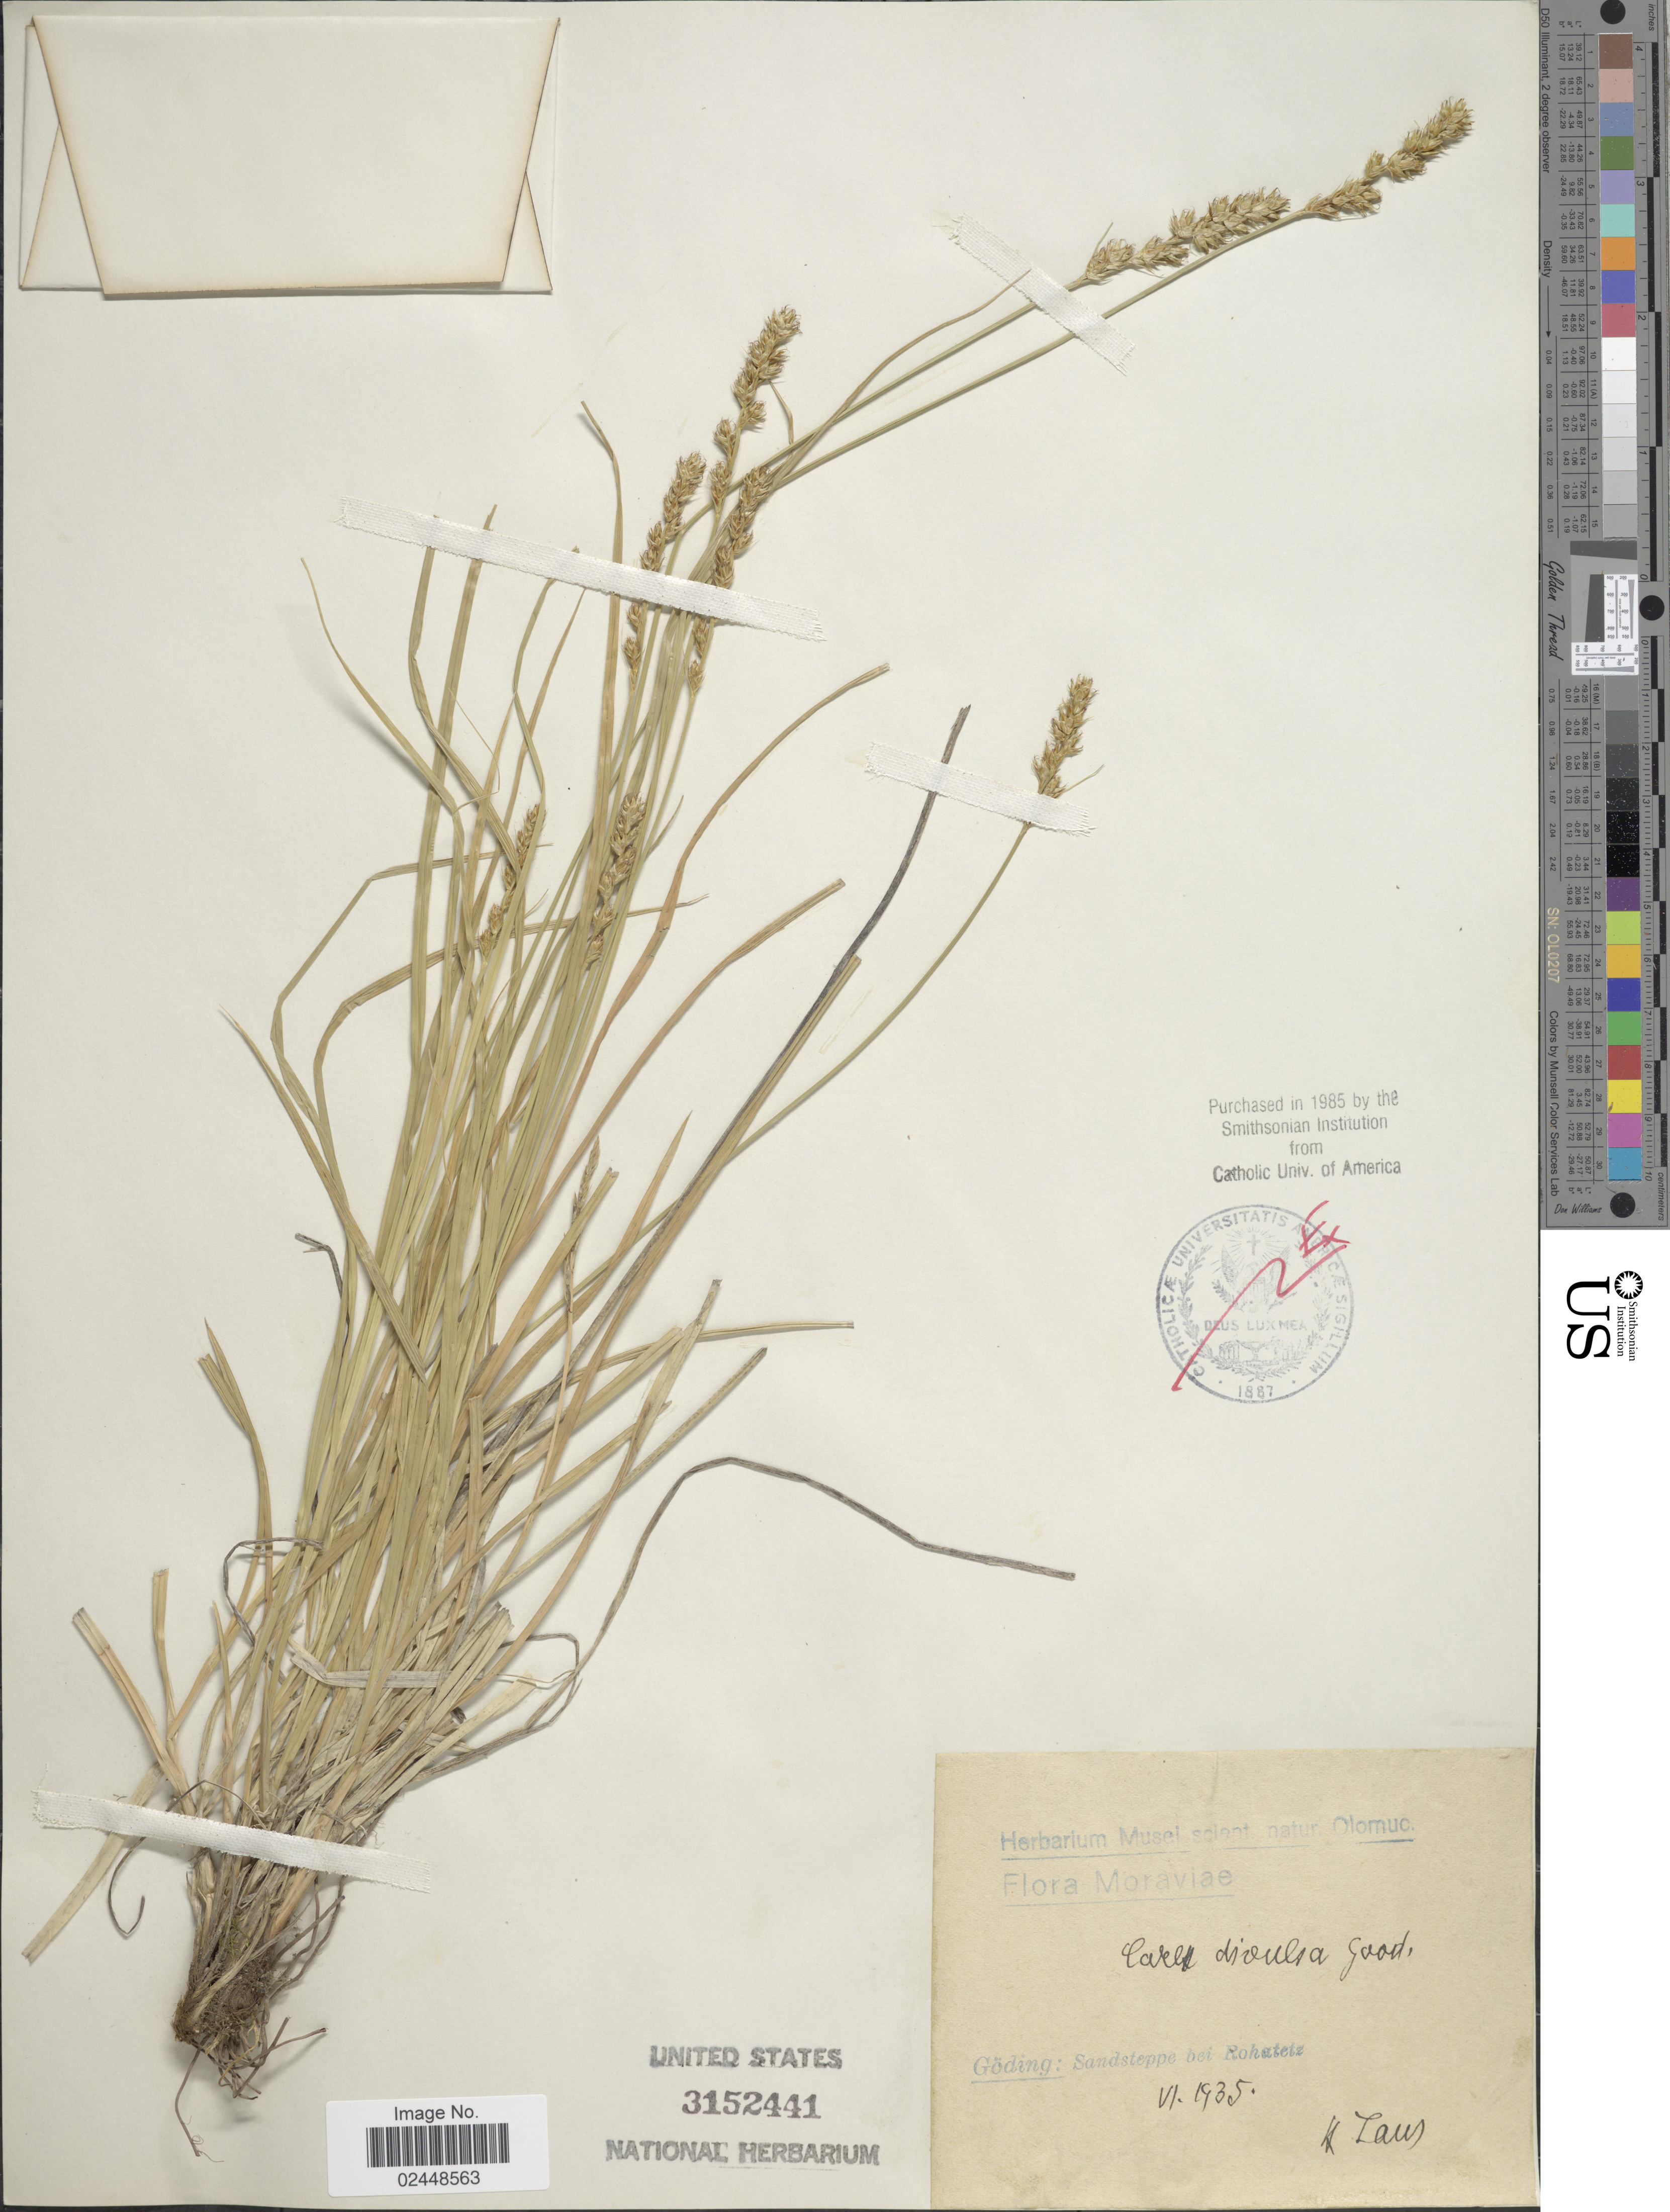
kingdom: Plantae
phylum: Tracheophyta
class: Liliopsida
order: Poales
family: Cyperaceae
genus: Carex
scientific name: Carex divulsa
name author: Stokes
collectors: H. Laus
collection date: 1935-06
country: Czechia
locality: Moraviae. Goding: Sandsteppe bei Rohatetz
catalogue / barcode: US 3152441